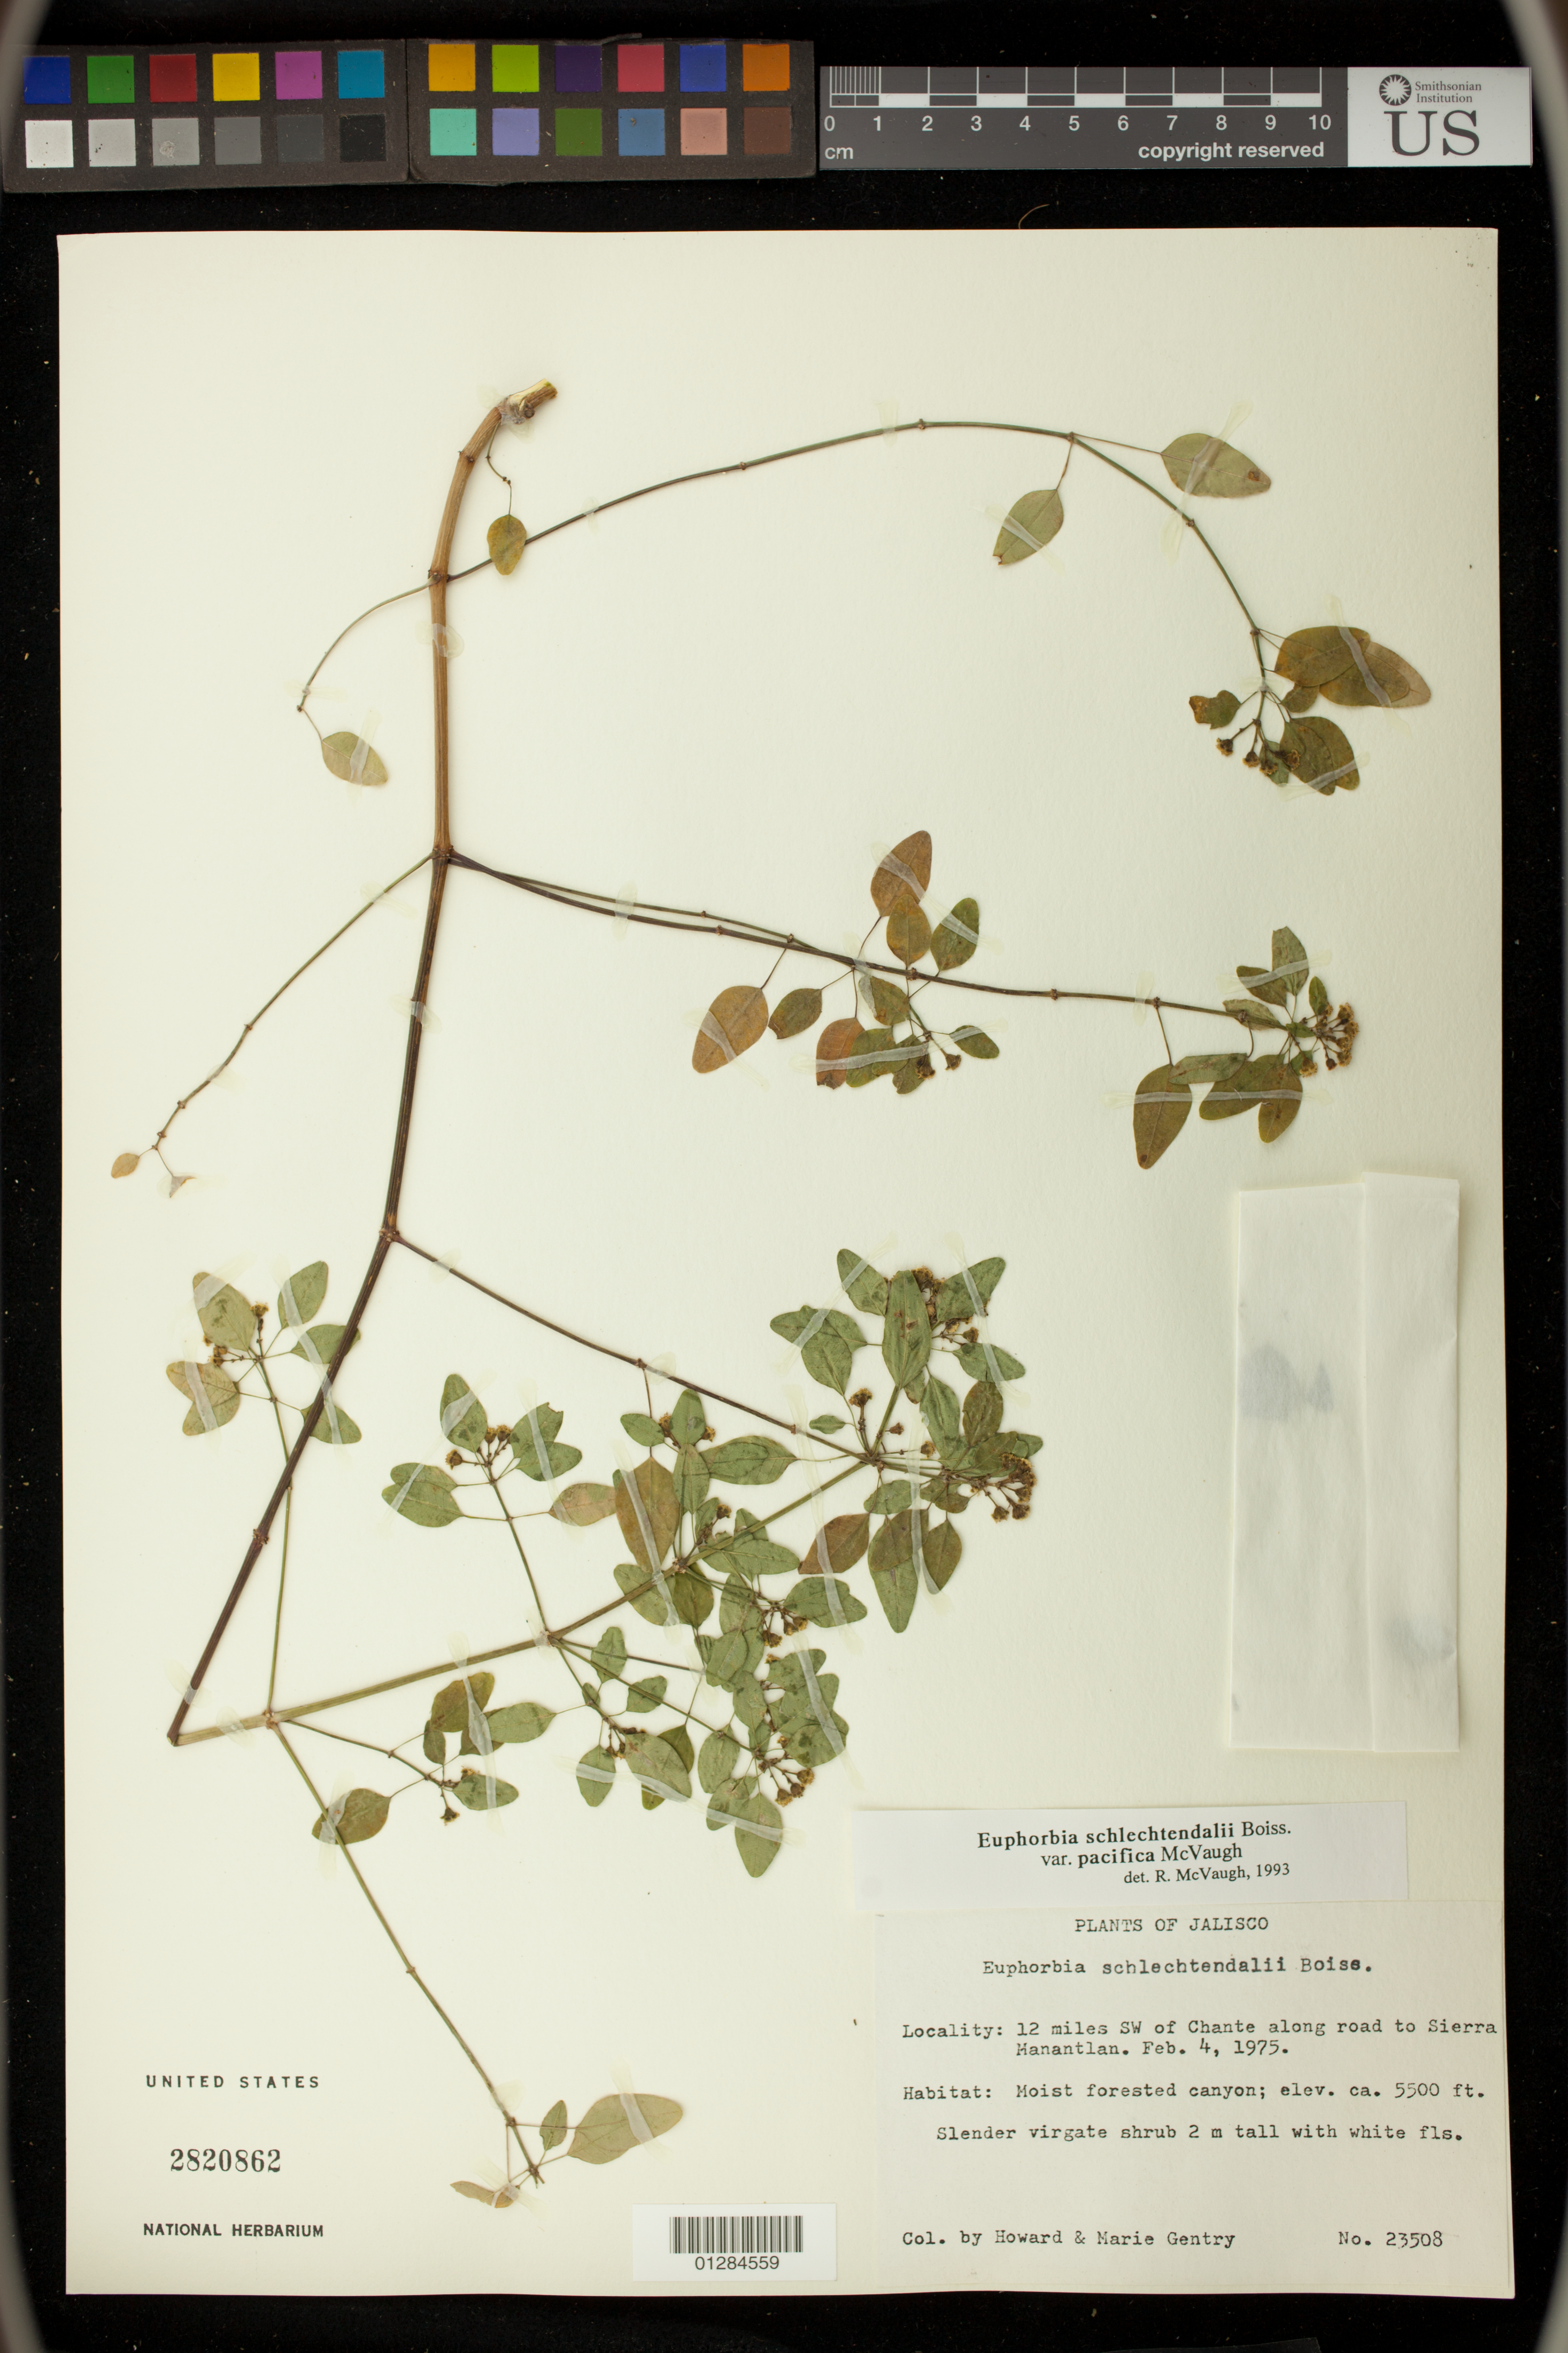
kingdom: Plantae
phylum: Tracheophyta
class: Magnoliopsida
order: Malpighiales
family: Euphorbiaceae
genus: Euphorbia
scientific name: Euphorbia schlechtendalii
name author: Boiss.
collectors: H. S. Gentry & M. Gentry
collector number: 23508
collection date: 1975-02-04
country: Mexico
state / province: Jalisco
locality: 12 miles SW of Chante along road to Sierra Manantlan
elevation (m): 1676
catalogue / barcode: US 2820862